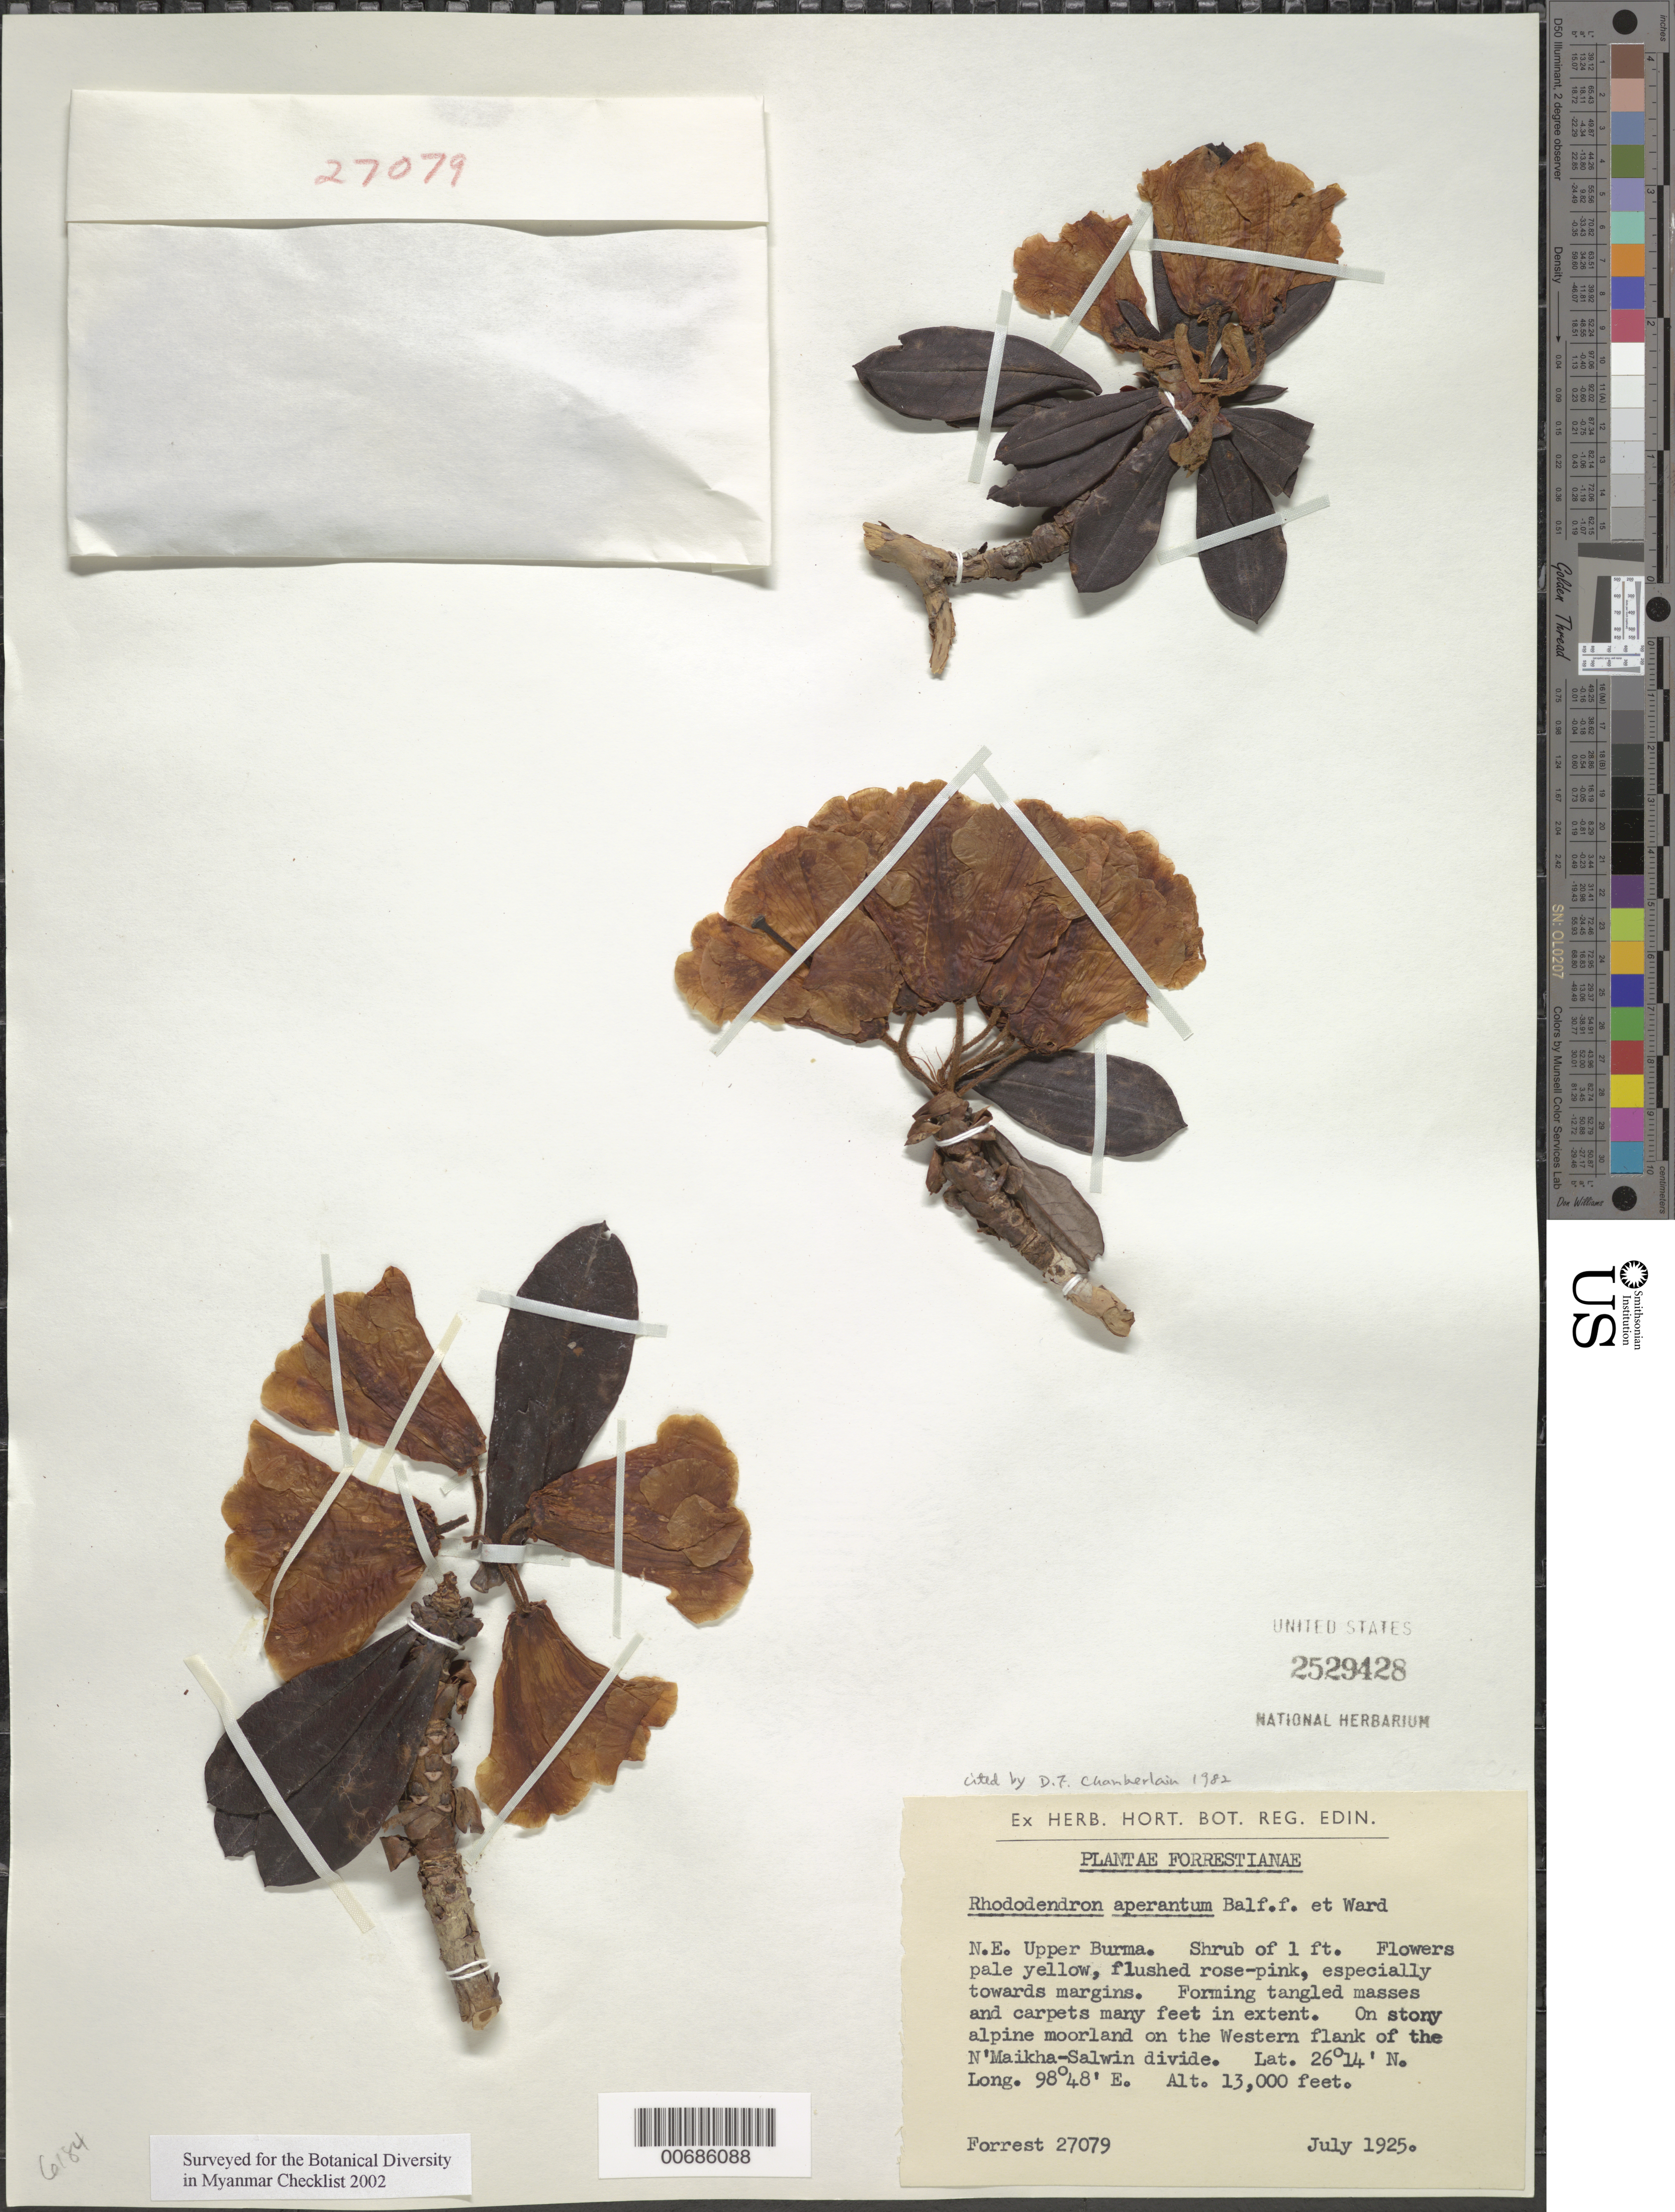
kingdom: Plantae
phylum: Tracheophyta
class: Magnoliopsida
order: Ericales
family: Ericaceae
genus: Rhododendron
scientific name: Rhododendron aperantum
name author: Balf. f. & Ward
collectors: G. Forrest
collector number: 27079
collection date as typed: Jul 1925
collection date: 1925-07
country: Myanmar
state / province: Kachin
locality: N'Maikha-Salwin Divide, W flank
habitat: Stony alpine moorland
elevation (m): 3962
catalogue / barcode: US 2529428